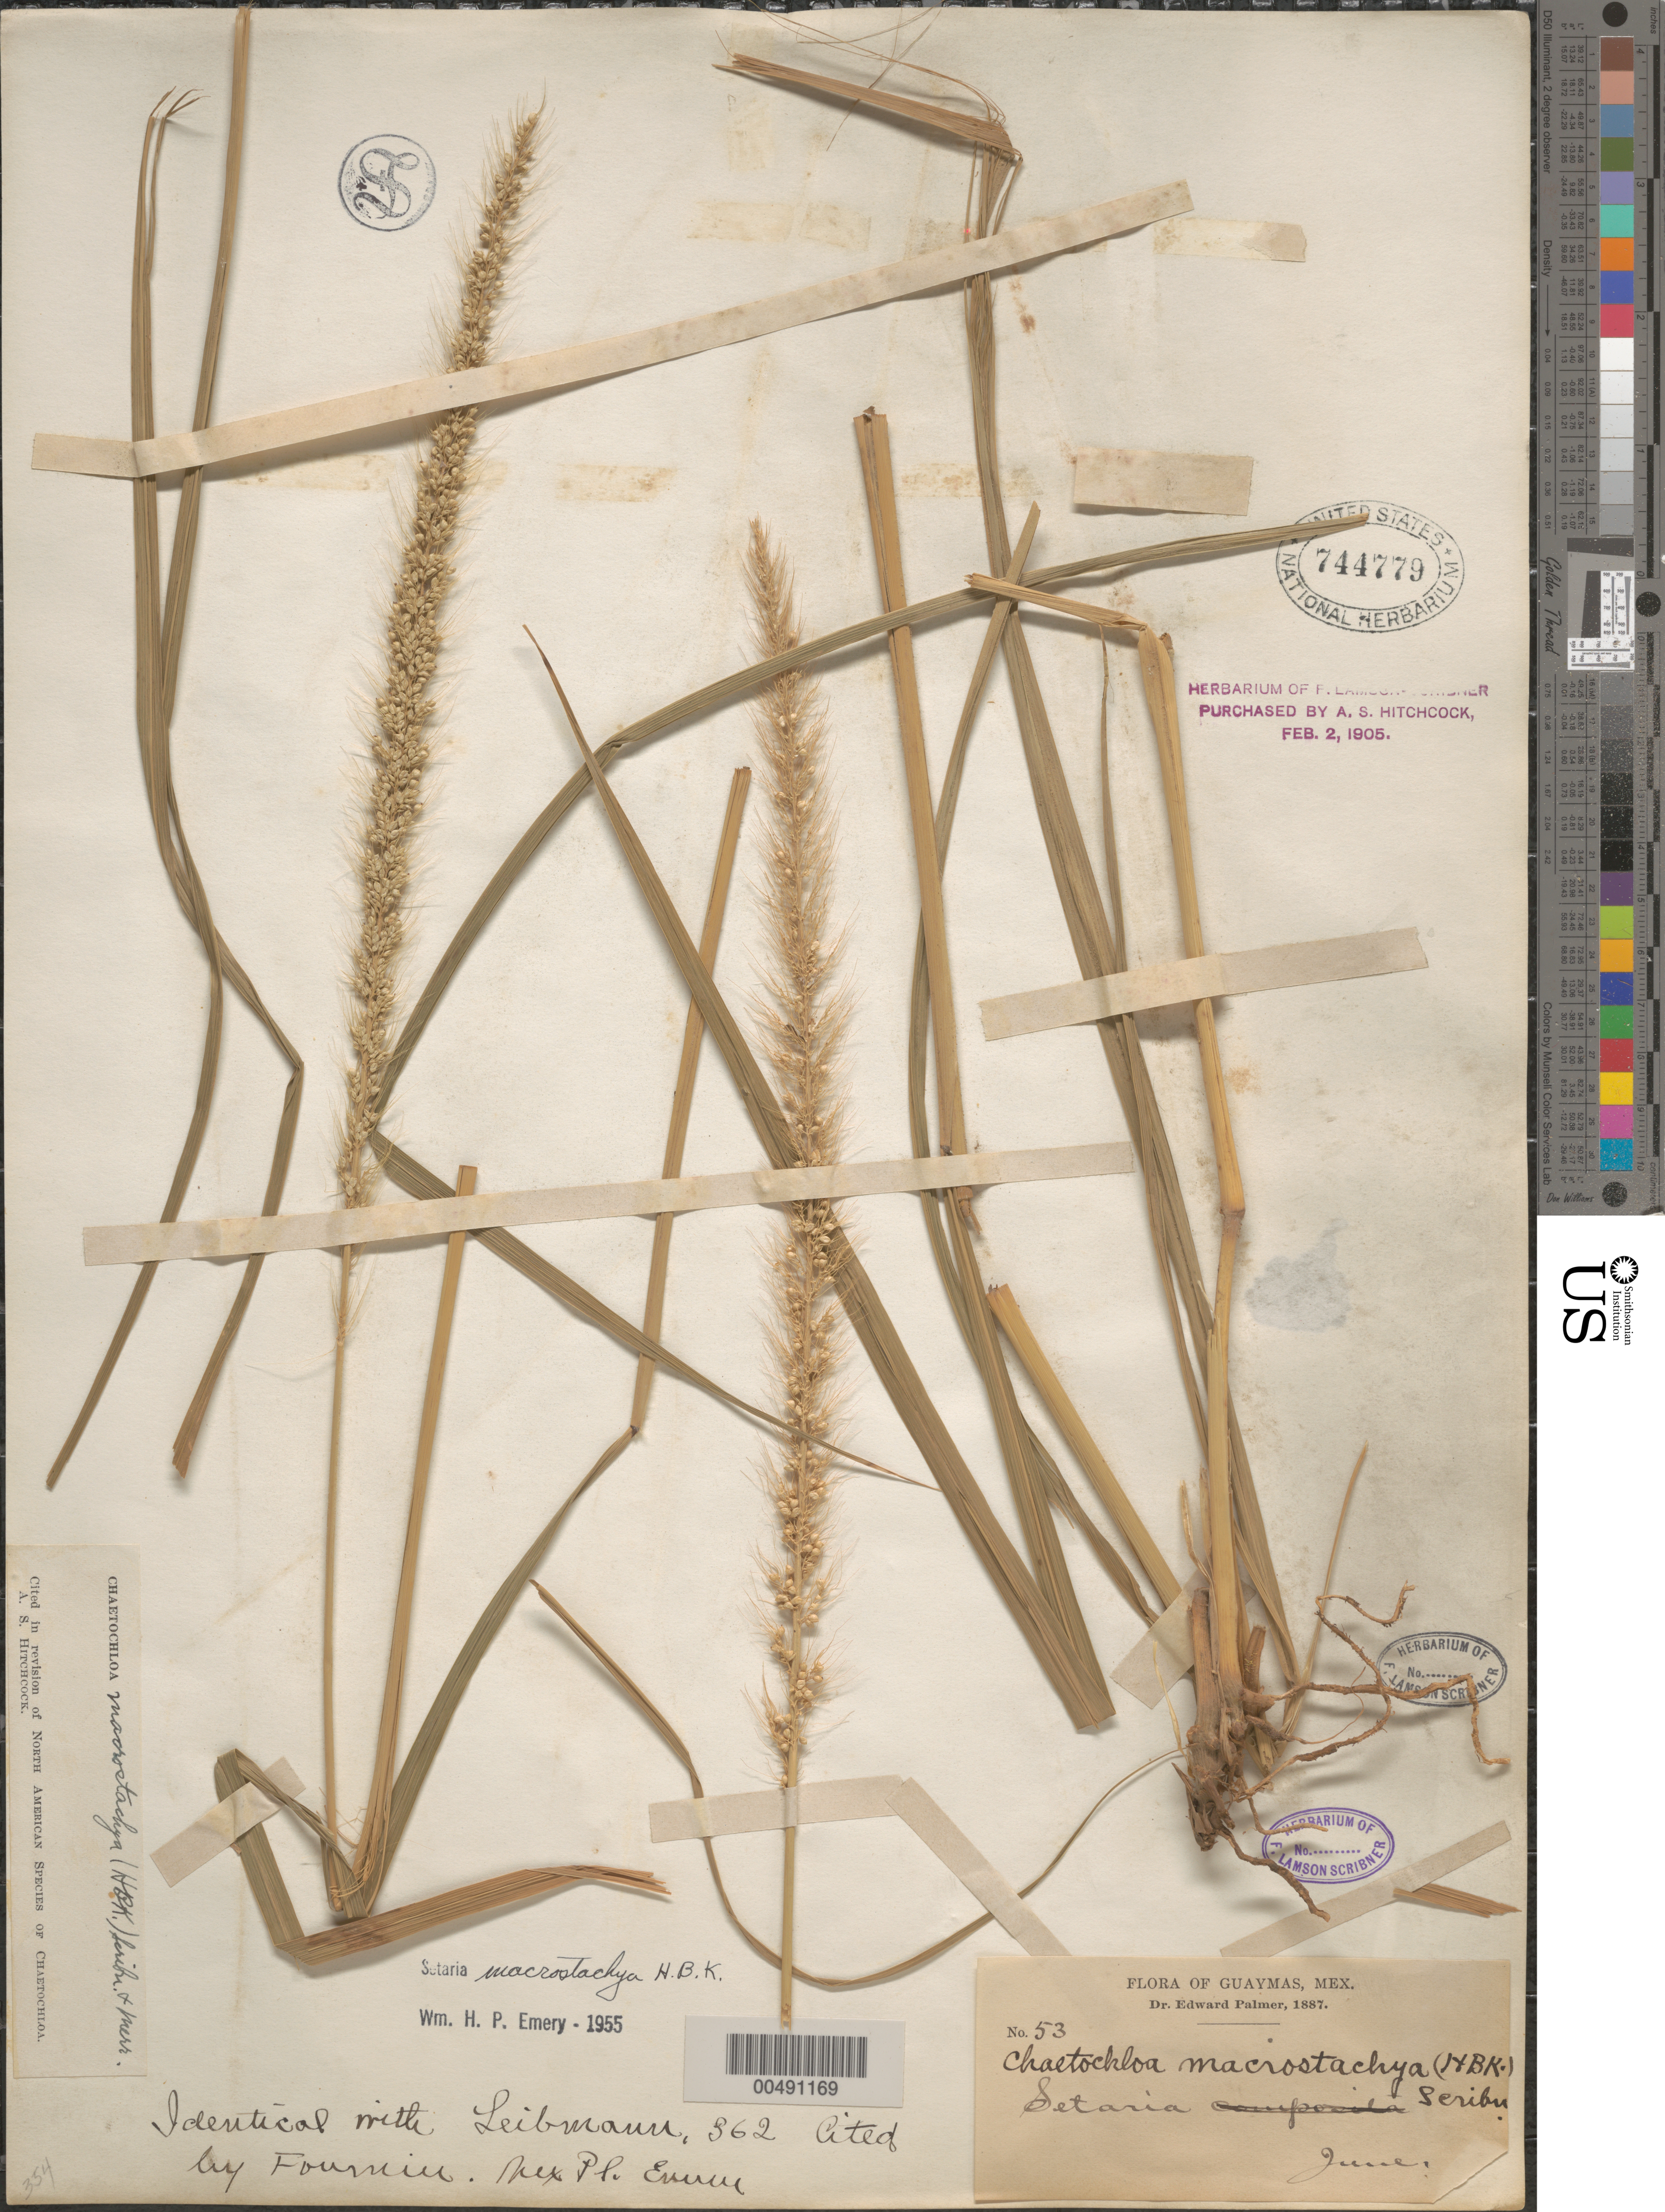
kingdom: Plantae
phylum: Tracheophyta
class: Liliopsida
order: Poales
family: Poaceae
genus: Setaria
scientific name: Setaria macrostachya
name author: Kunth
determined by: Emery, W. H. P.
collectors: E. Palmer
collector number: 53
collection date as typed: Jun 1887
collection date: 1887-06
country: Mexico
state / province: Sonora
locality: Guaymas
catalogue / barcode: US 744779